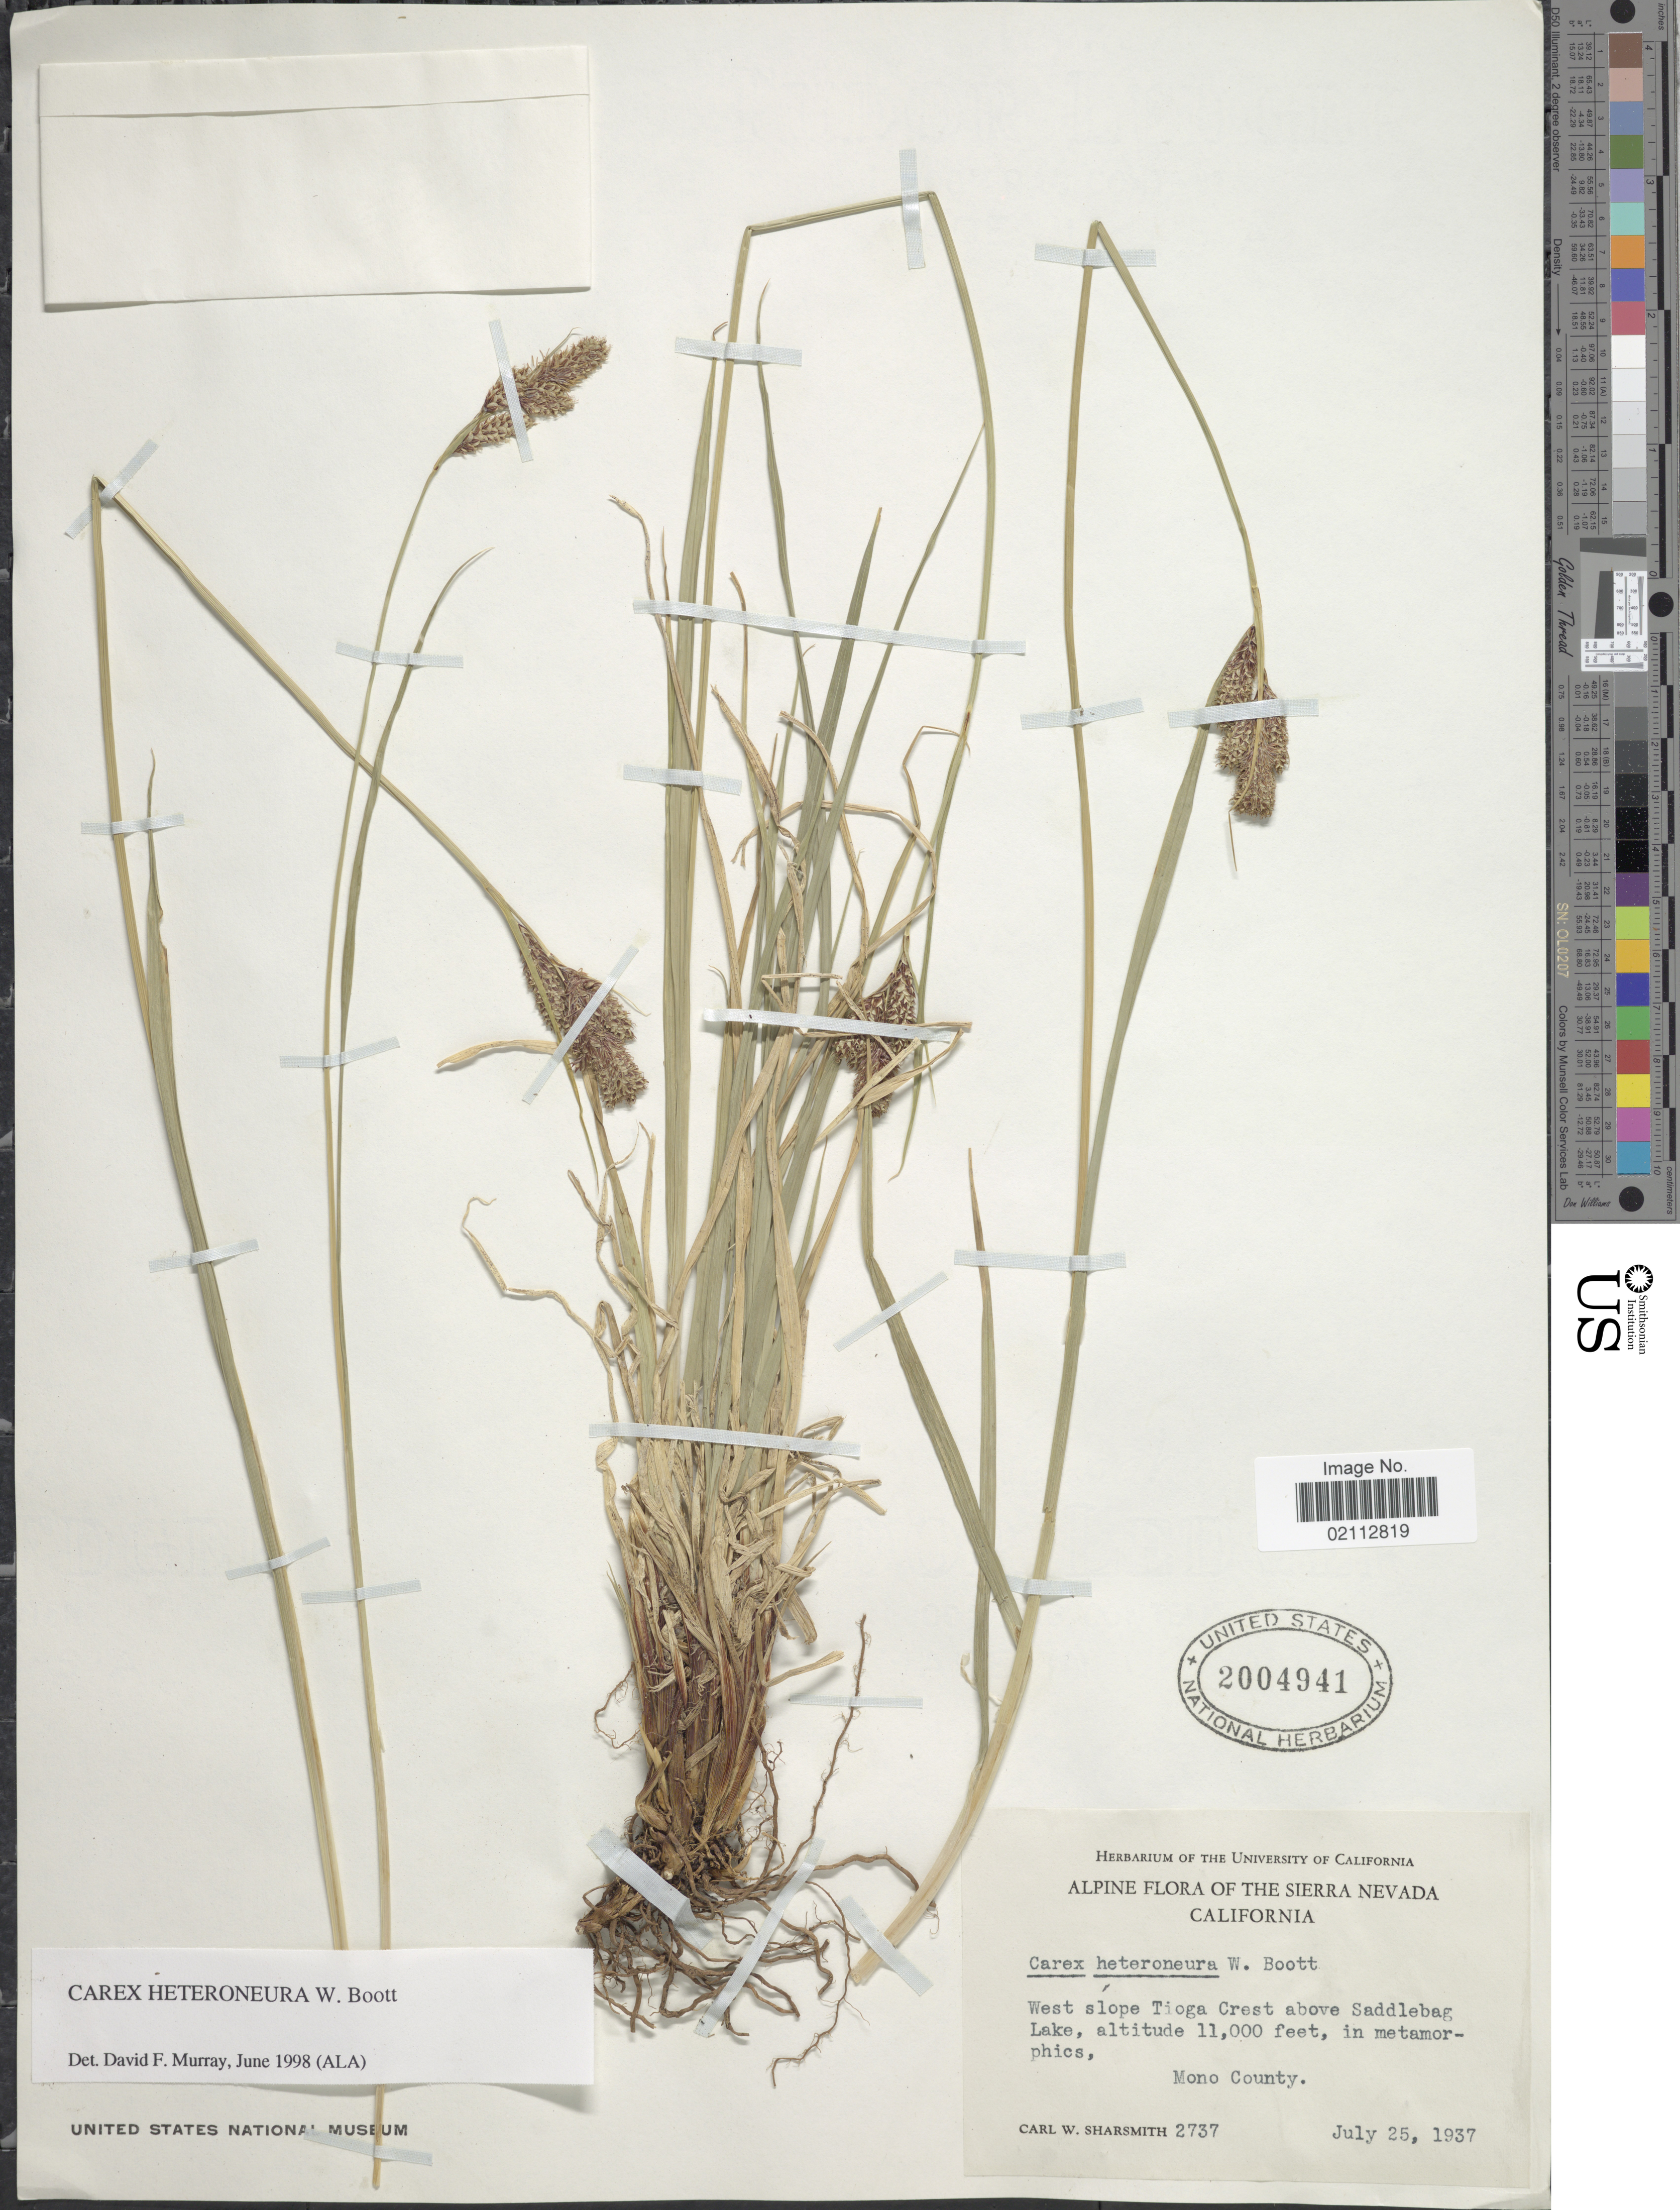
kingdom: Plantae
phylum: Tracheophyta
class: Liliopsida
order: Poales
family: Cyperaceae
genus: Carex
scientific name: Carex heteroneura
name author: S. Watson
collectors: C. Sharsmith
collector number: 2737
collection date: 1937-07-25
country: United States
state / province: California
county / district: Mono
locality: Alpine. Sierra Nevada. West slope Tioga Crest above Saddlebag Lake. Mono County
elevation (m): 3353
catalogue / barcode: US 2004941